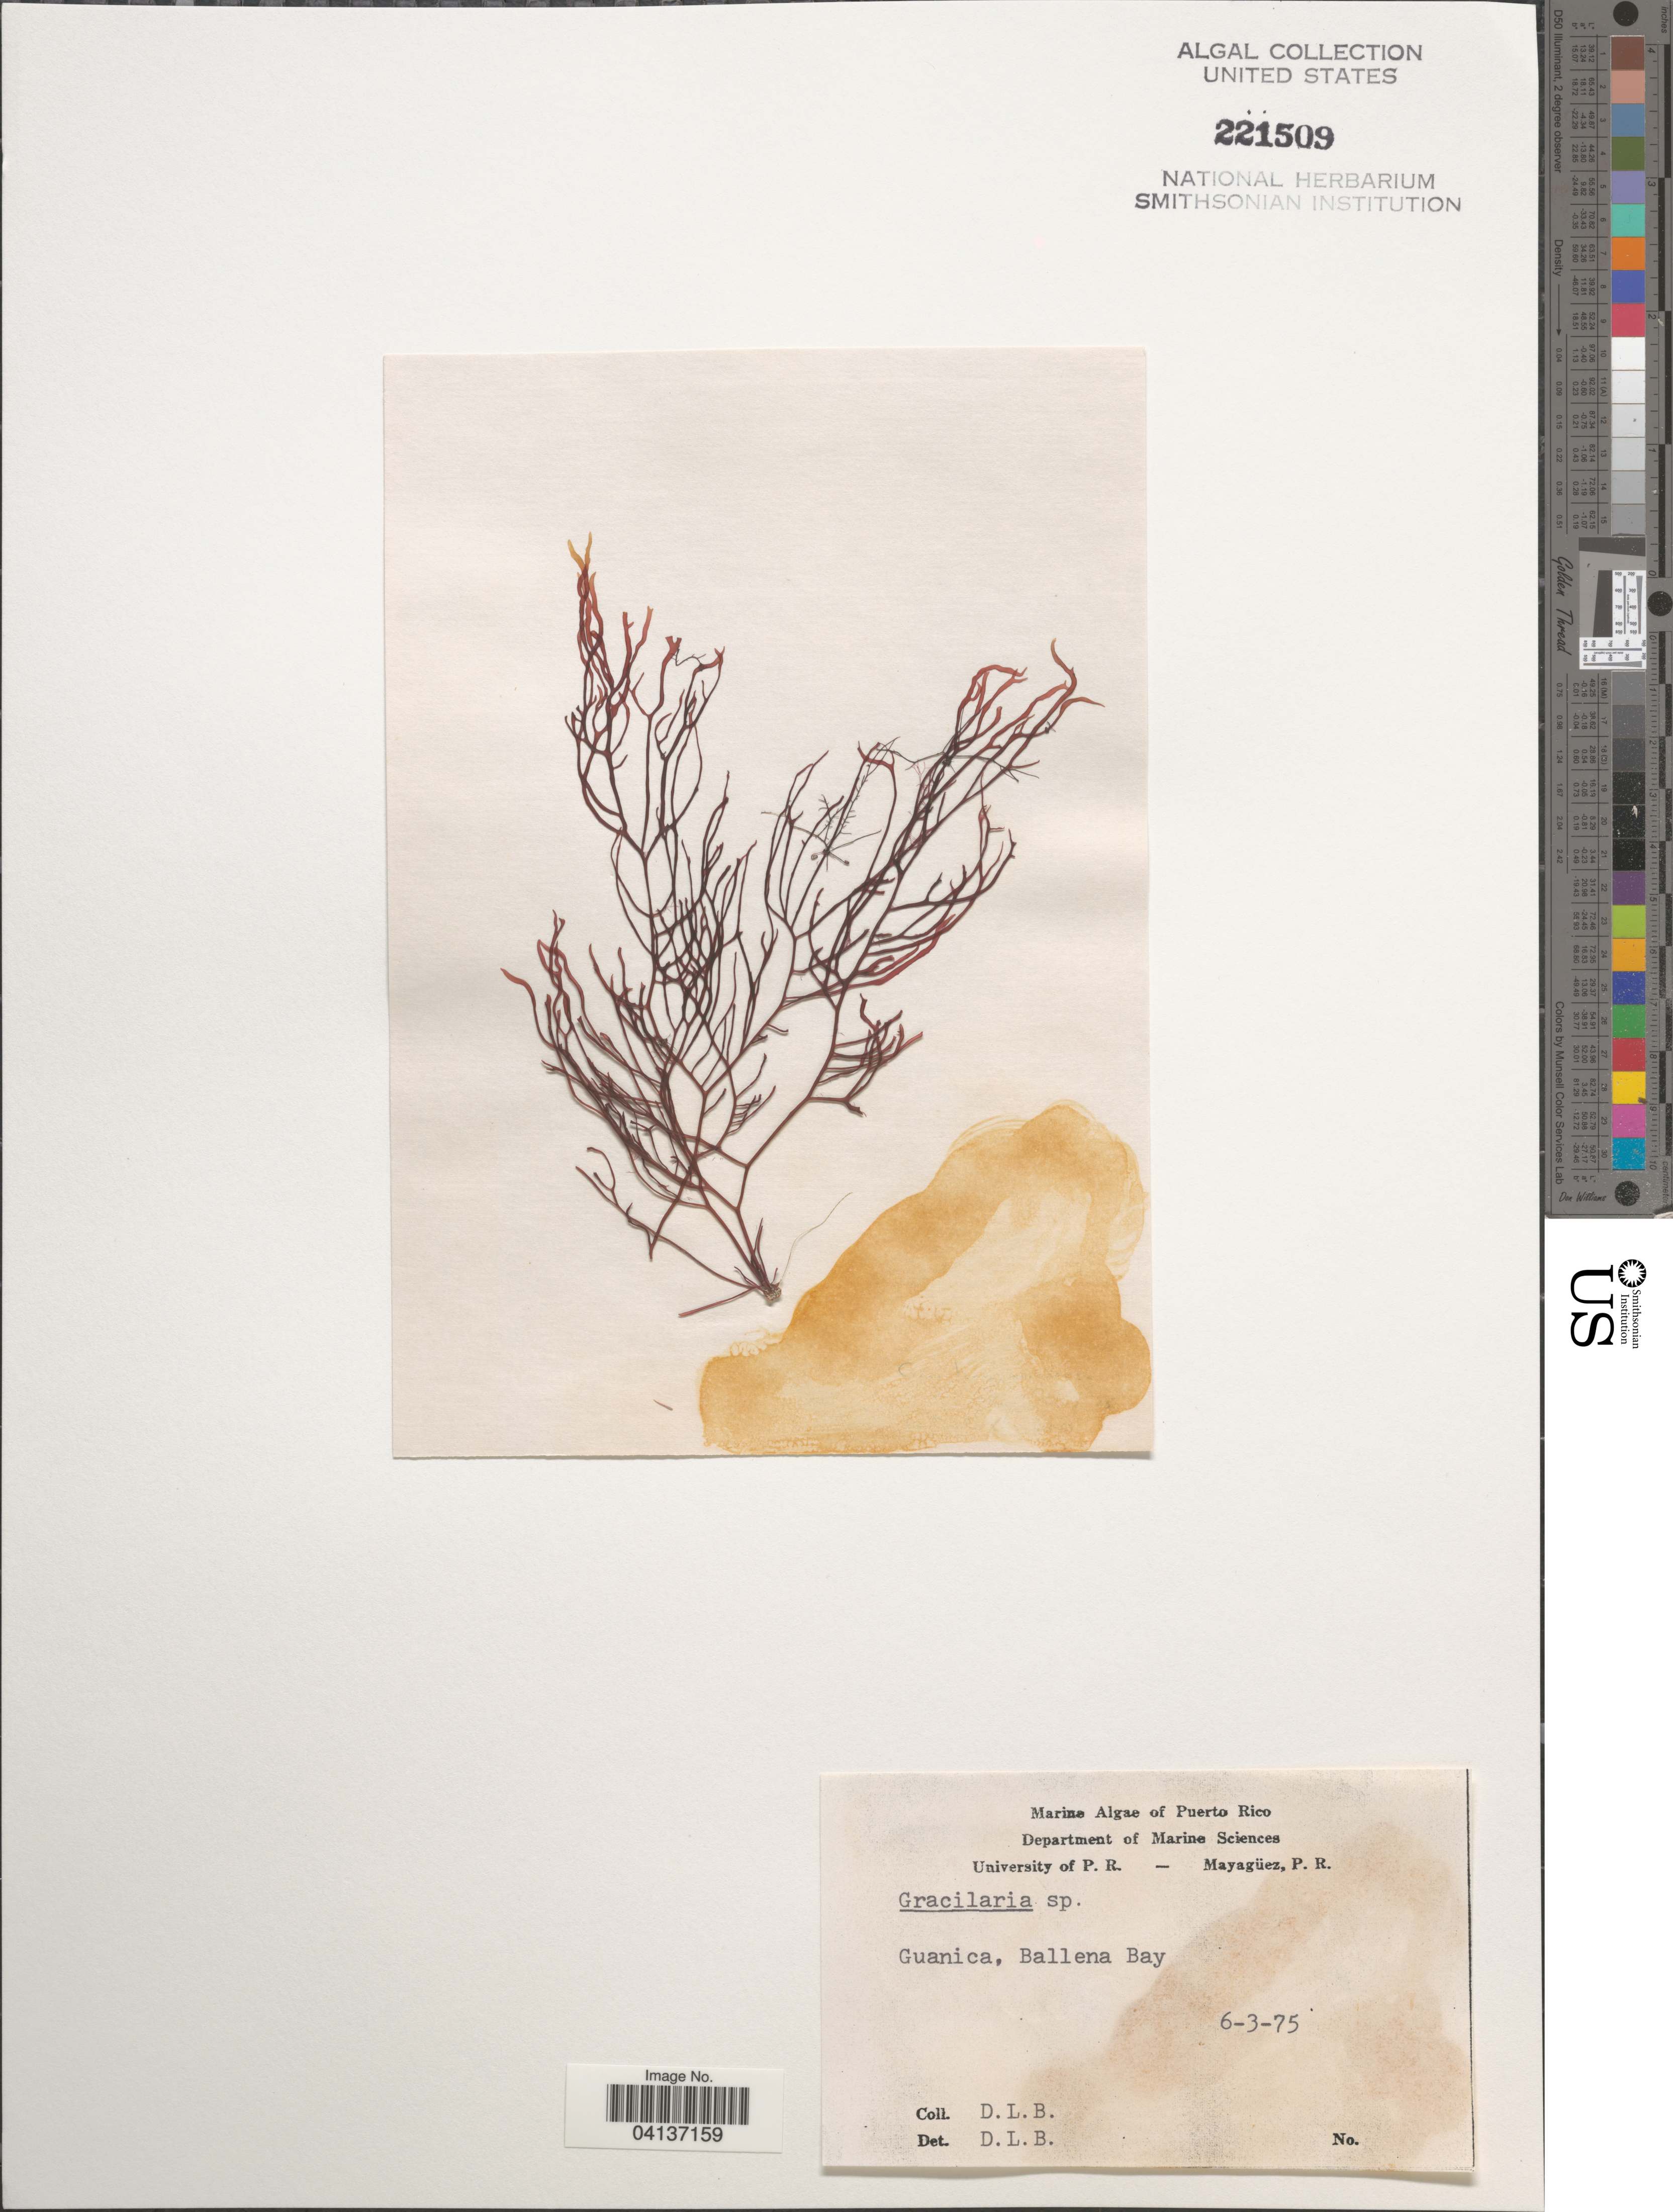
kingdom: Plantae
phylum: Rhodophyta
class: Florideophyceae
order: Gracilariales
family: Gracilariaceae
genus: Gracilaria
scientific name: Gracilaria sp.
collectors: D. L. B.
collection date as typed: Transcribed d/m/y: 6/3/75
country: Puerto Rico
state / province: Guánica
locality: Ballena Bay.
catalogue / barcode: US 221509